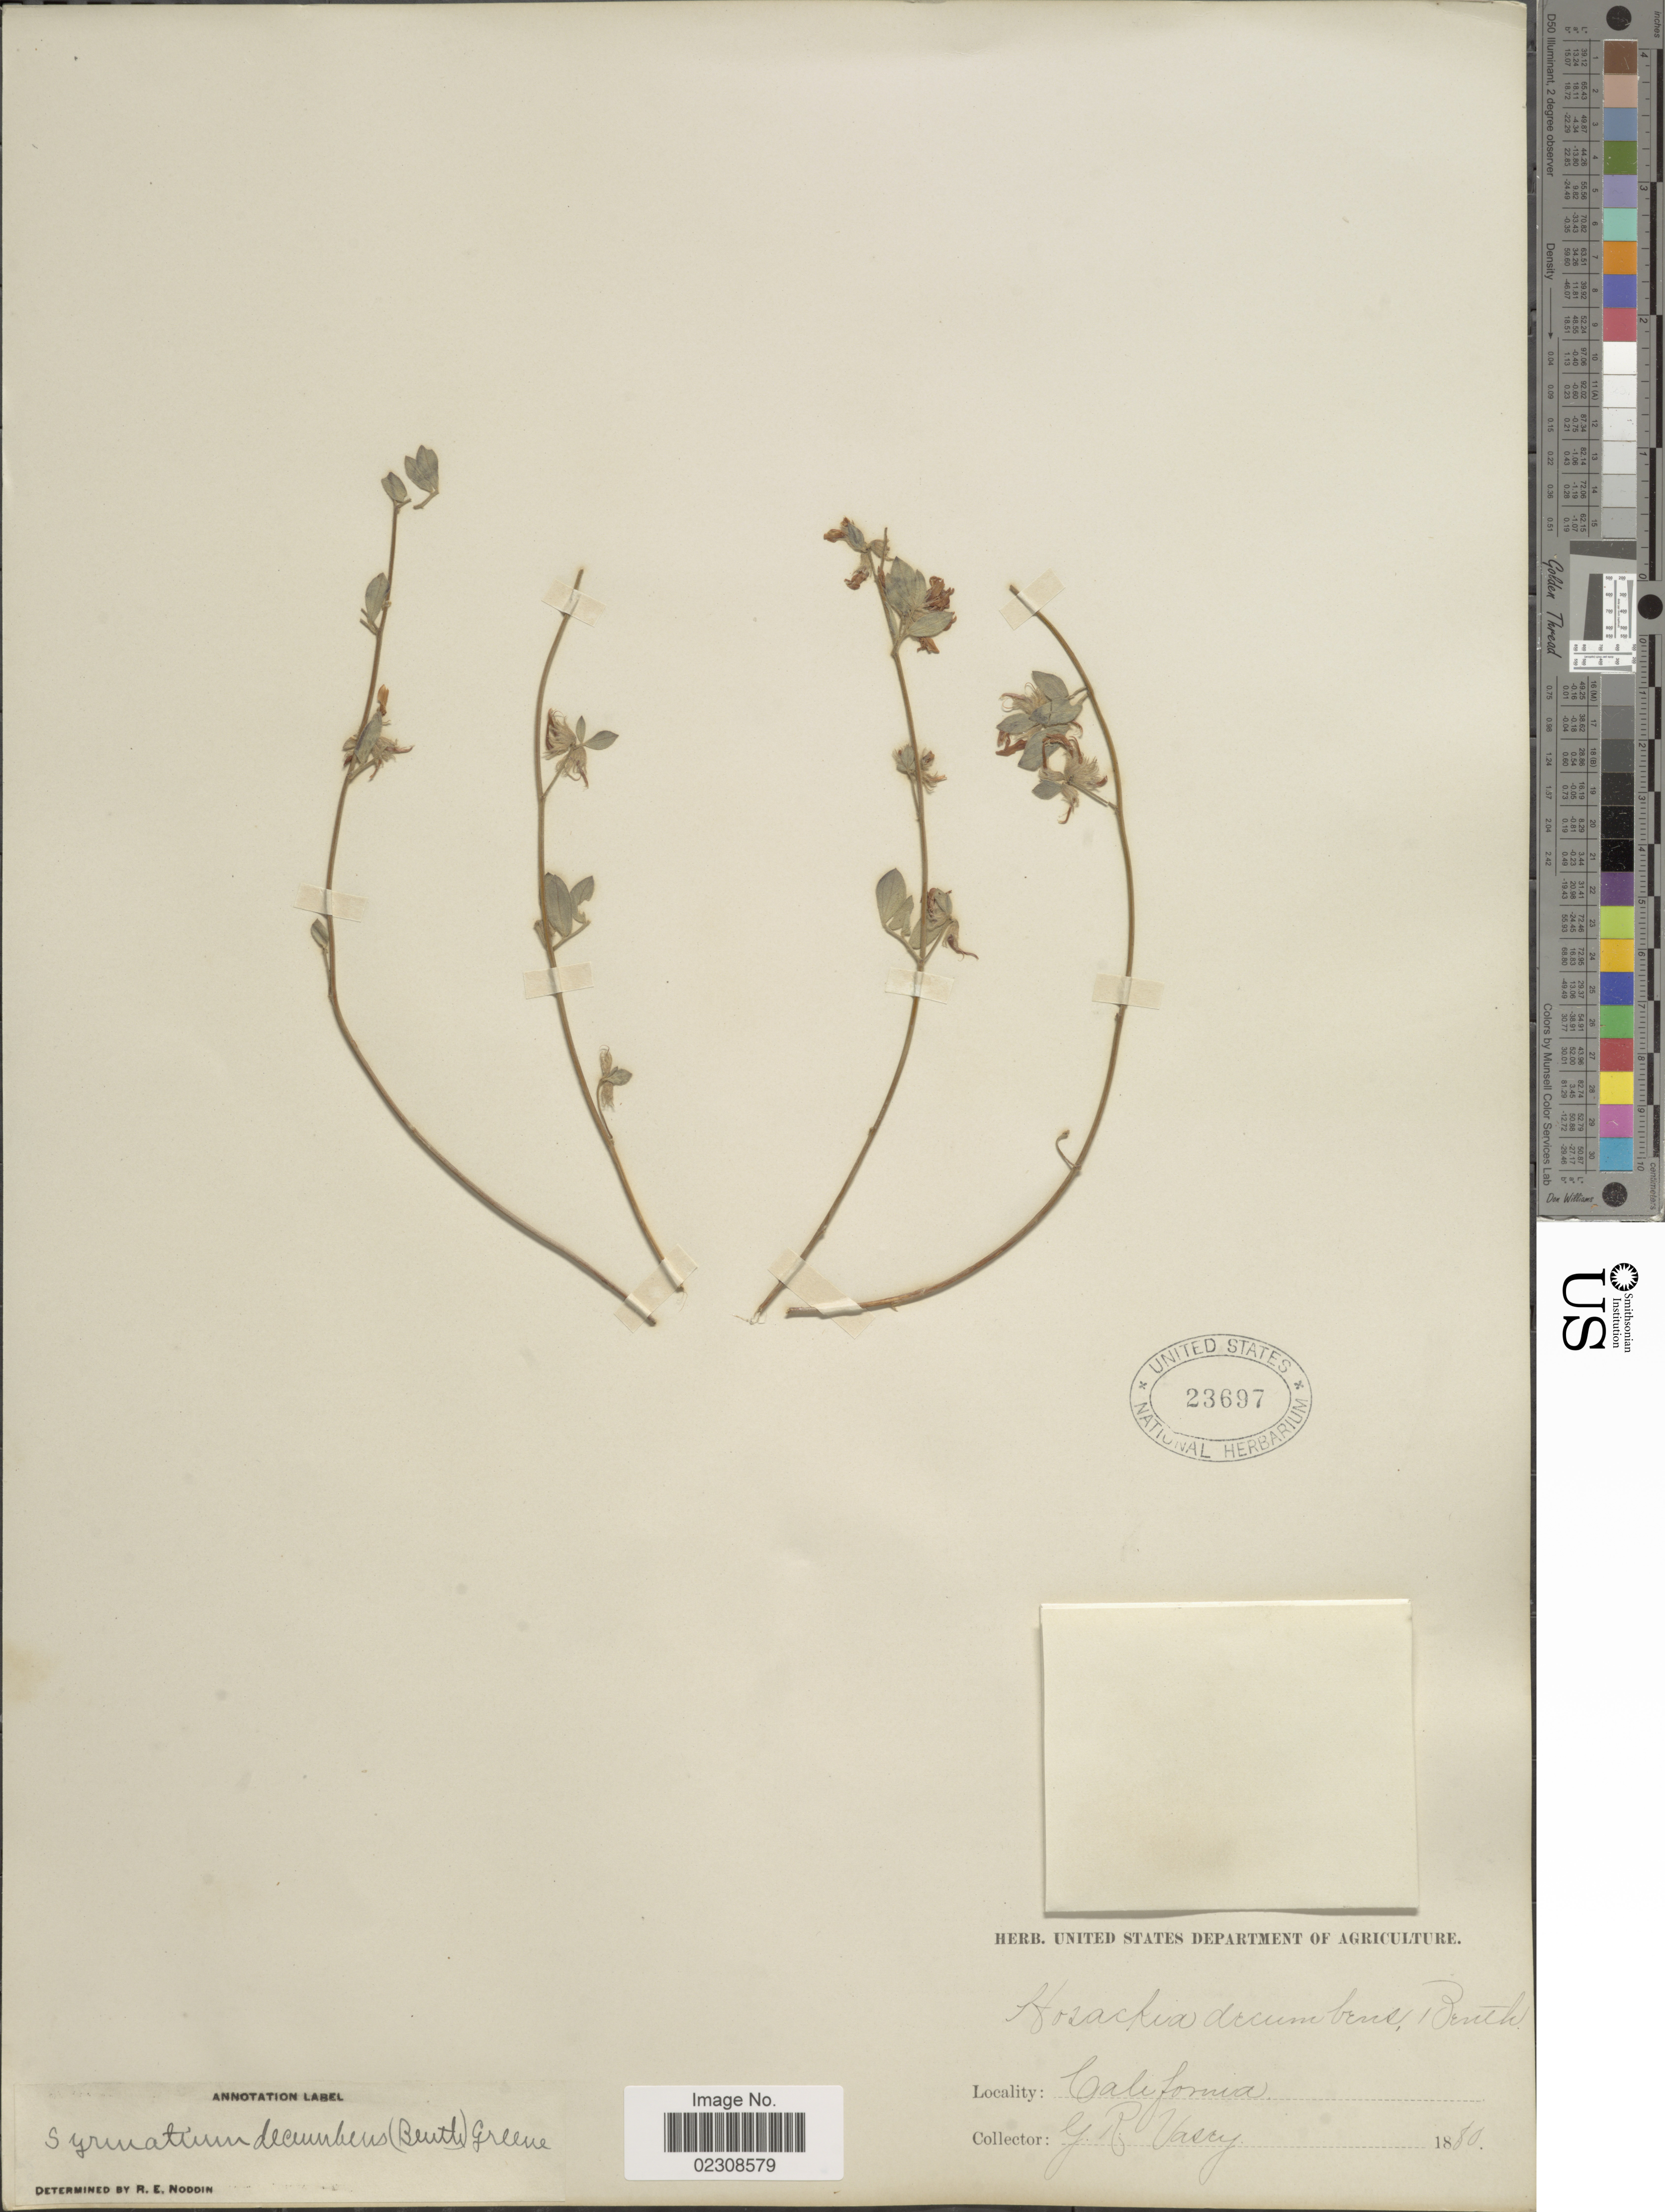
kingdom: Plantae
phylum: Tracheophyta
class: Magnoliopsida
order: Fabales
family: Fabaceae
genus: Syrmatium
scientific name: Syrmatium decumbens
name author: (Benth.) Greene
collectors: G. R. Vasey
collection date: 1880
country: United States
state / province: California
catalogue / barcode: US 23697